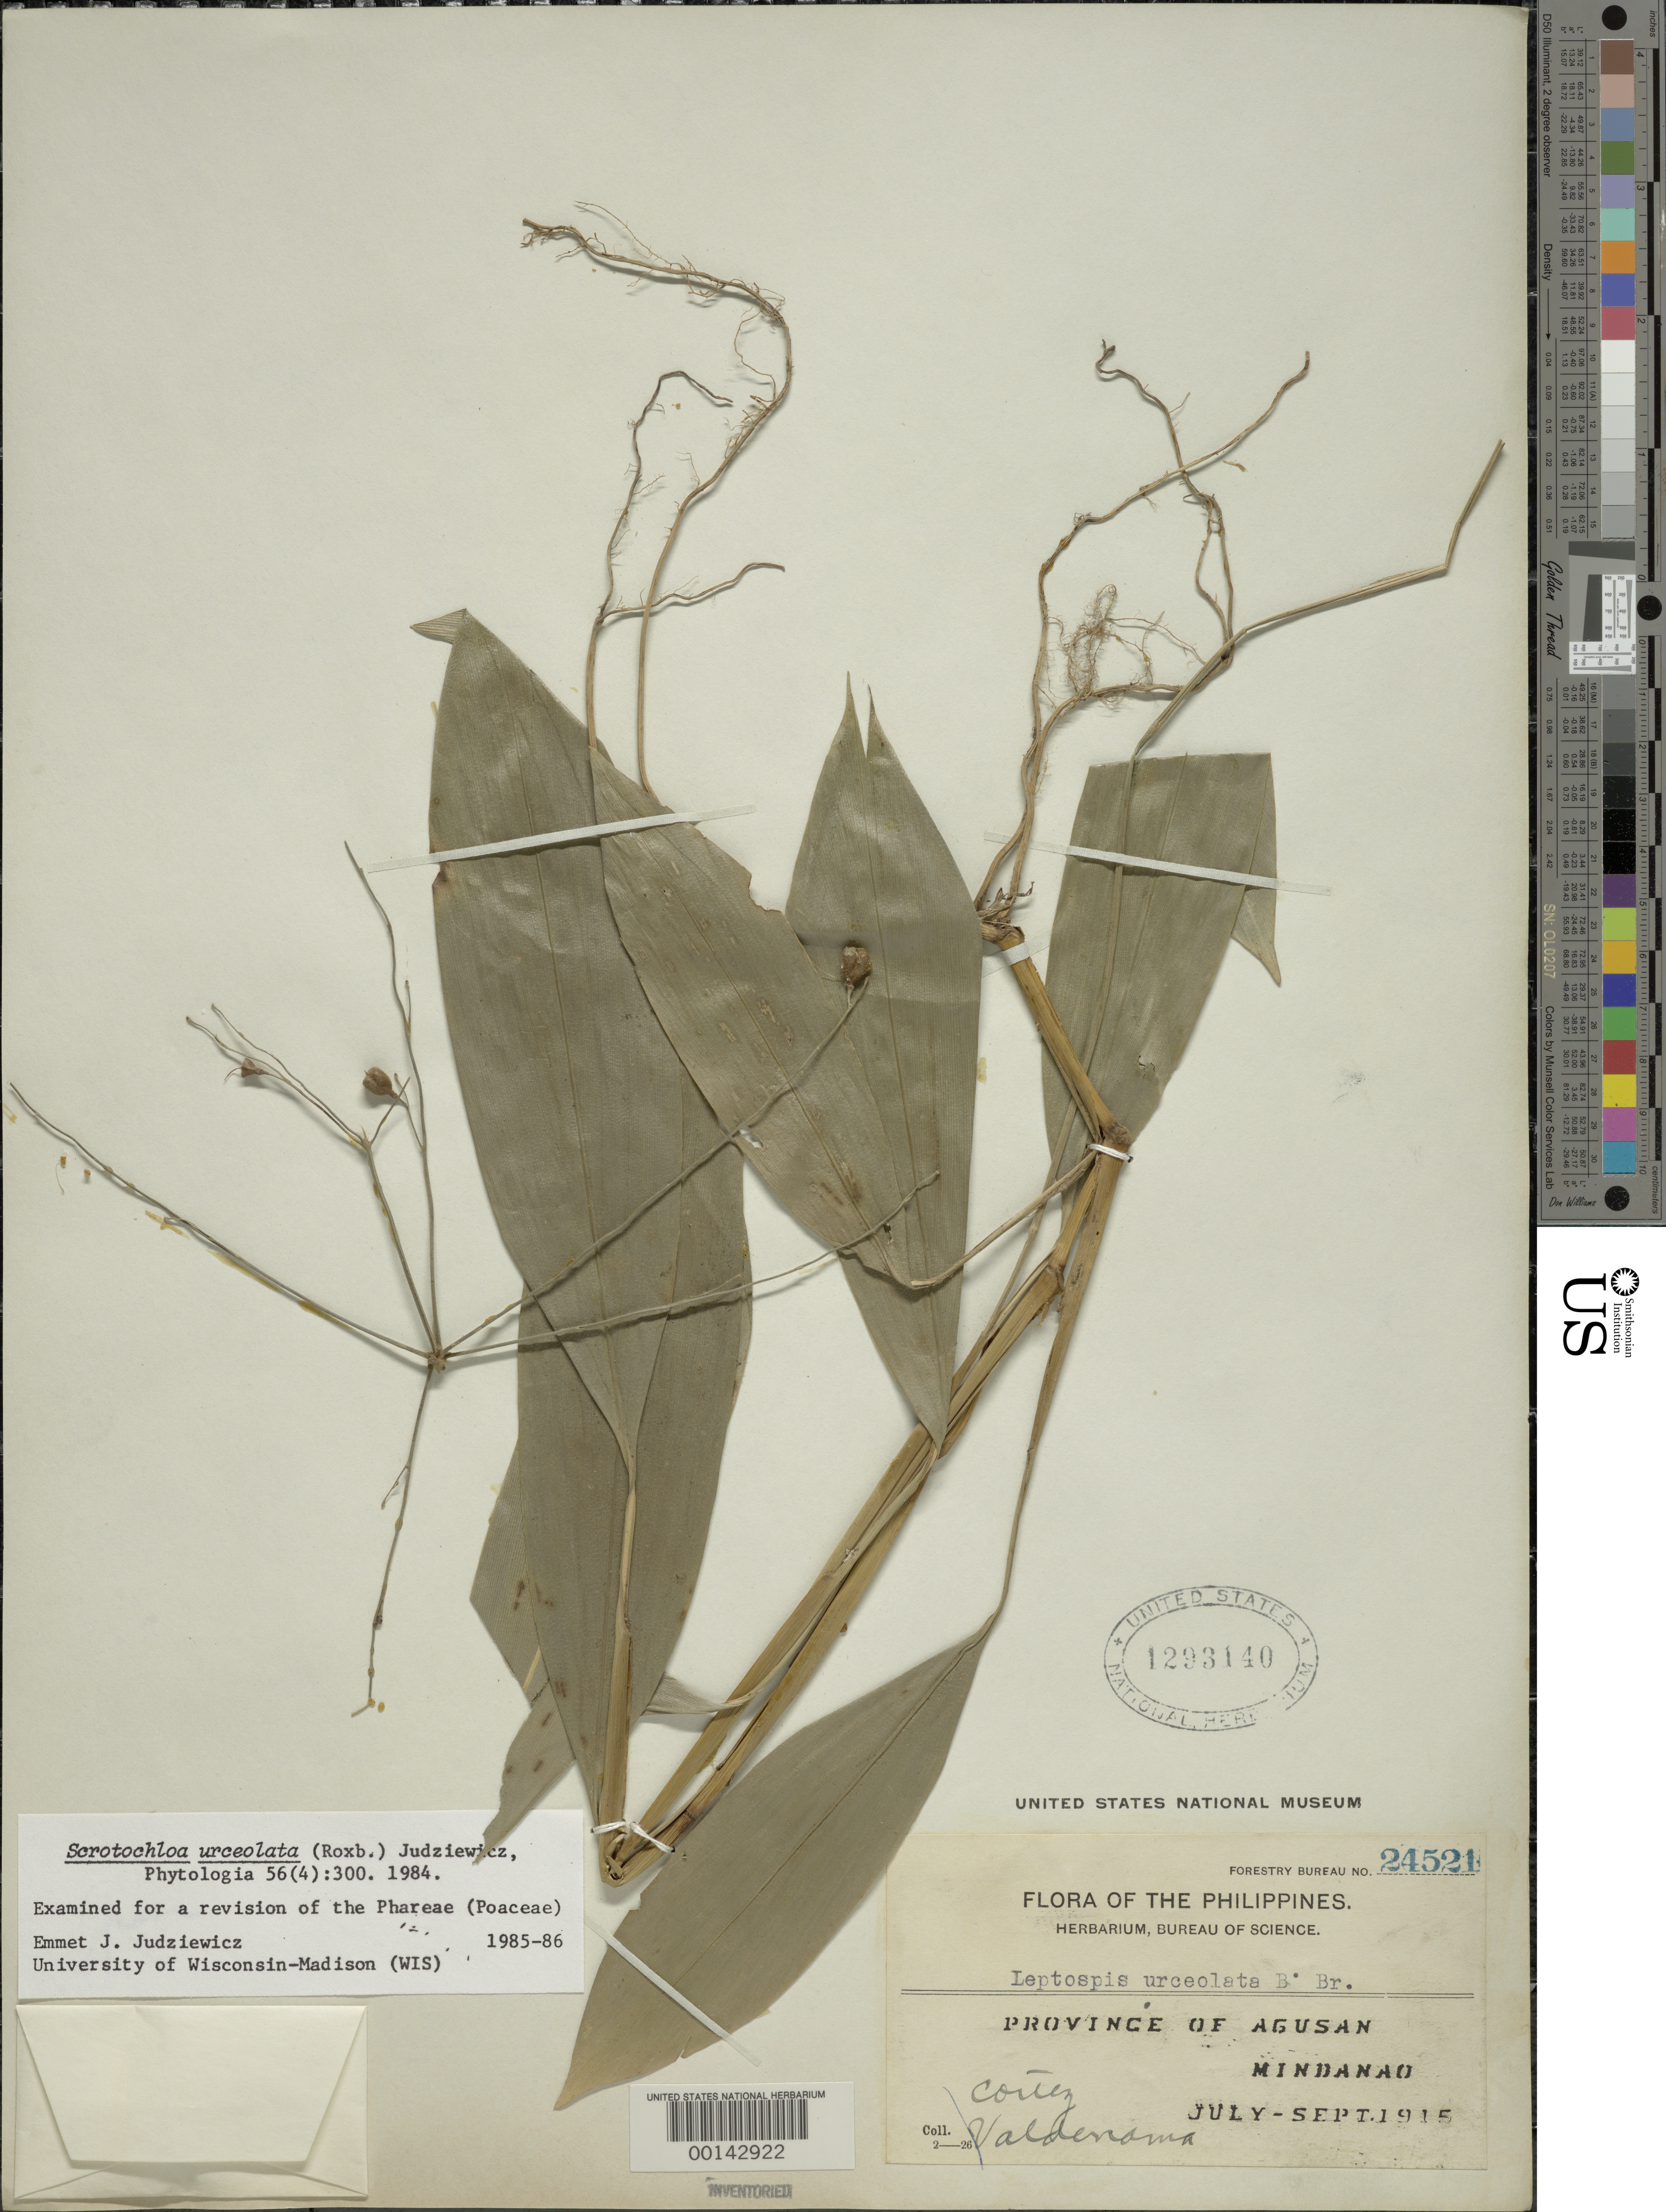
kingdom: Plantae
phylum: Tracheophyta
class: Liliopsida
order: Poales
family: Poaceae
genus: Scrotochloa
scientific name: Scrotochloa urceolata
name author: (Roxb.) Judz.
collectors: -. Cortez & -. Valdenama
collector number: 24521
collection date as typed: Jul 1915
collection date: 1915-07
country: Philippines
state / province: Caraga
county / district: Agusan del Norte / Agusan del Sur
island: Mindanao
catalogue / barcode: US 1293140